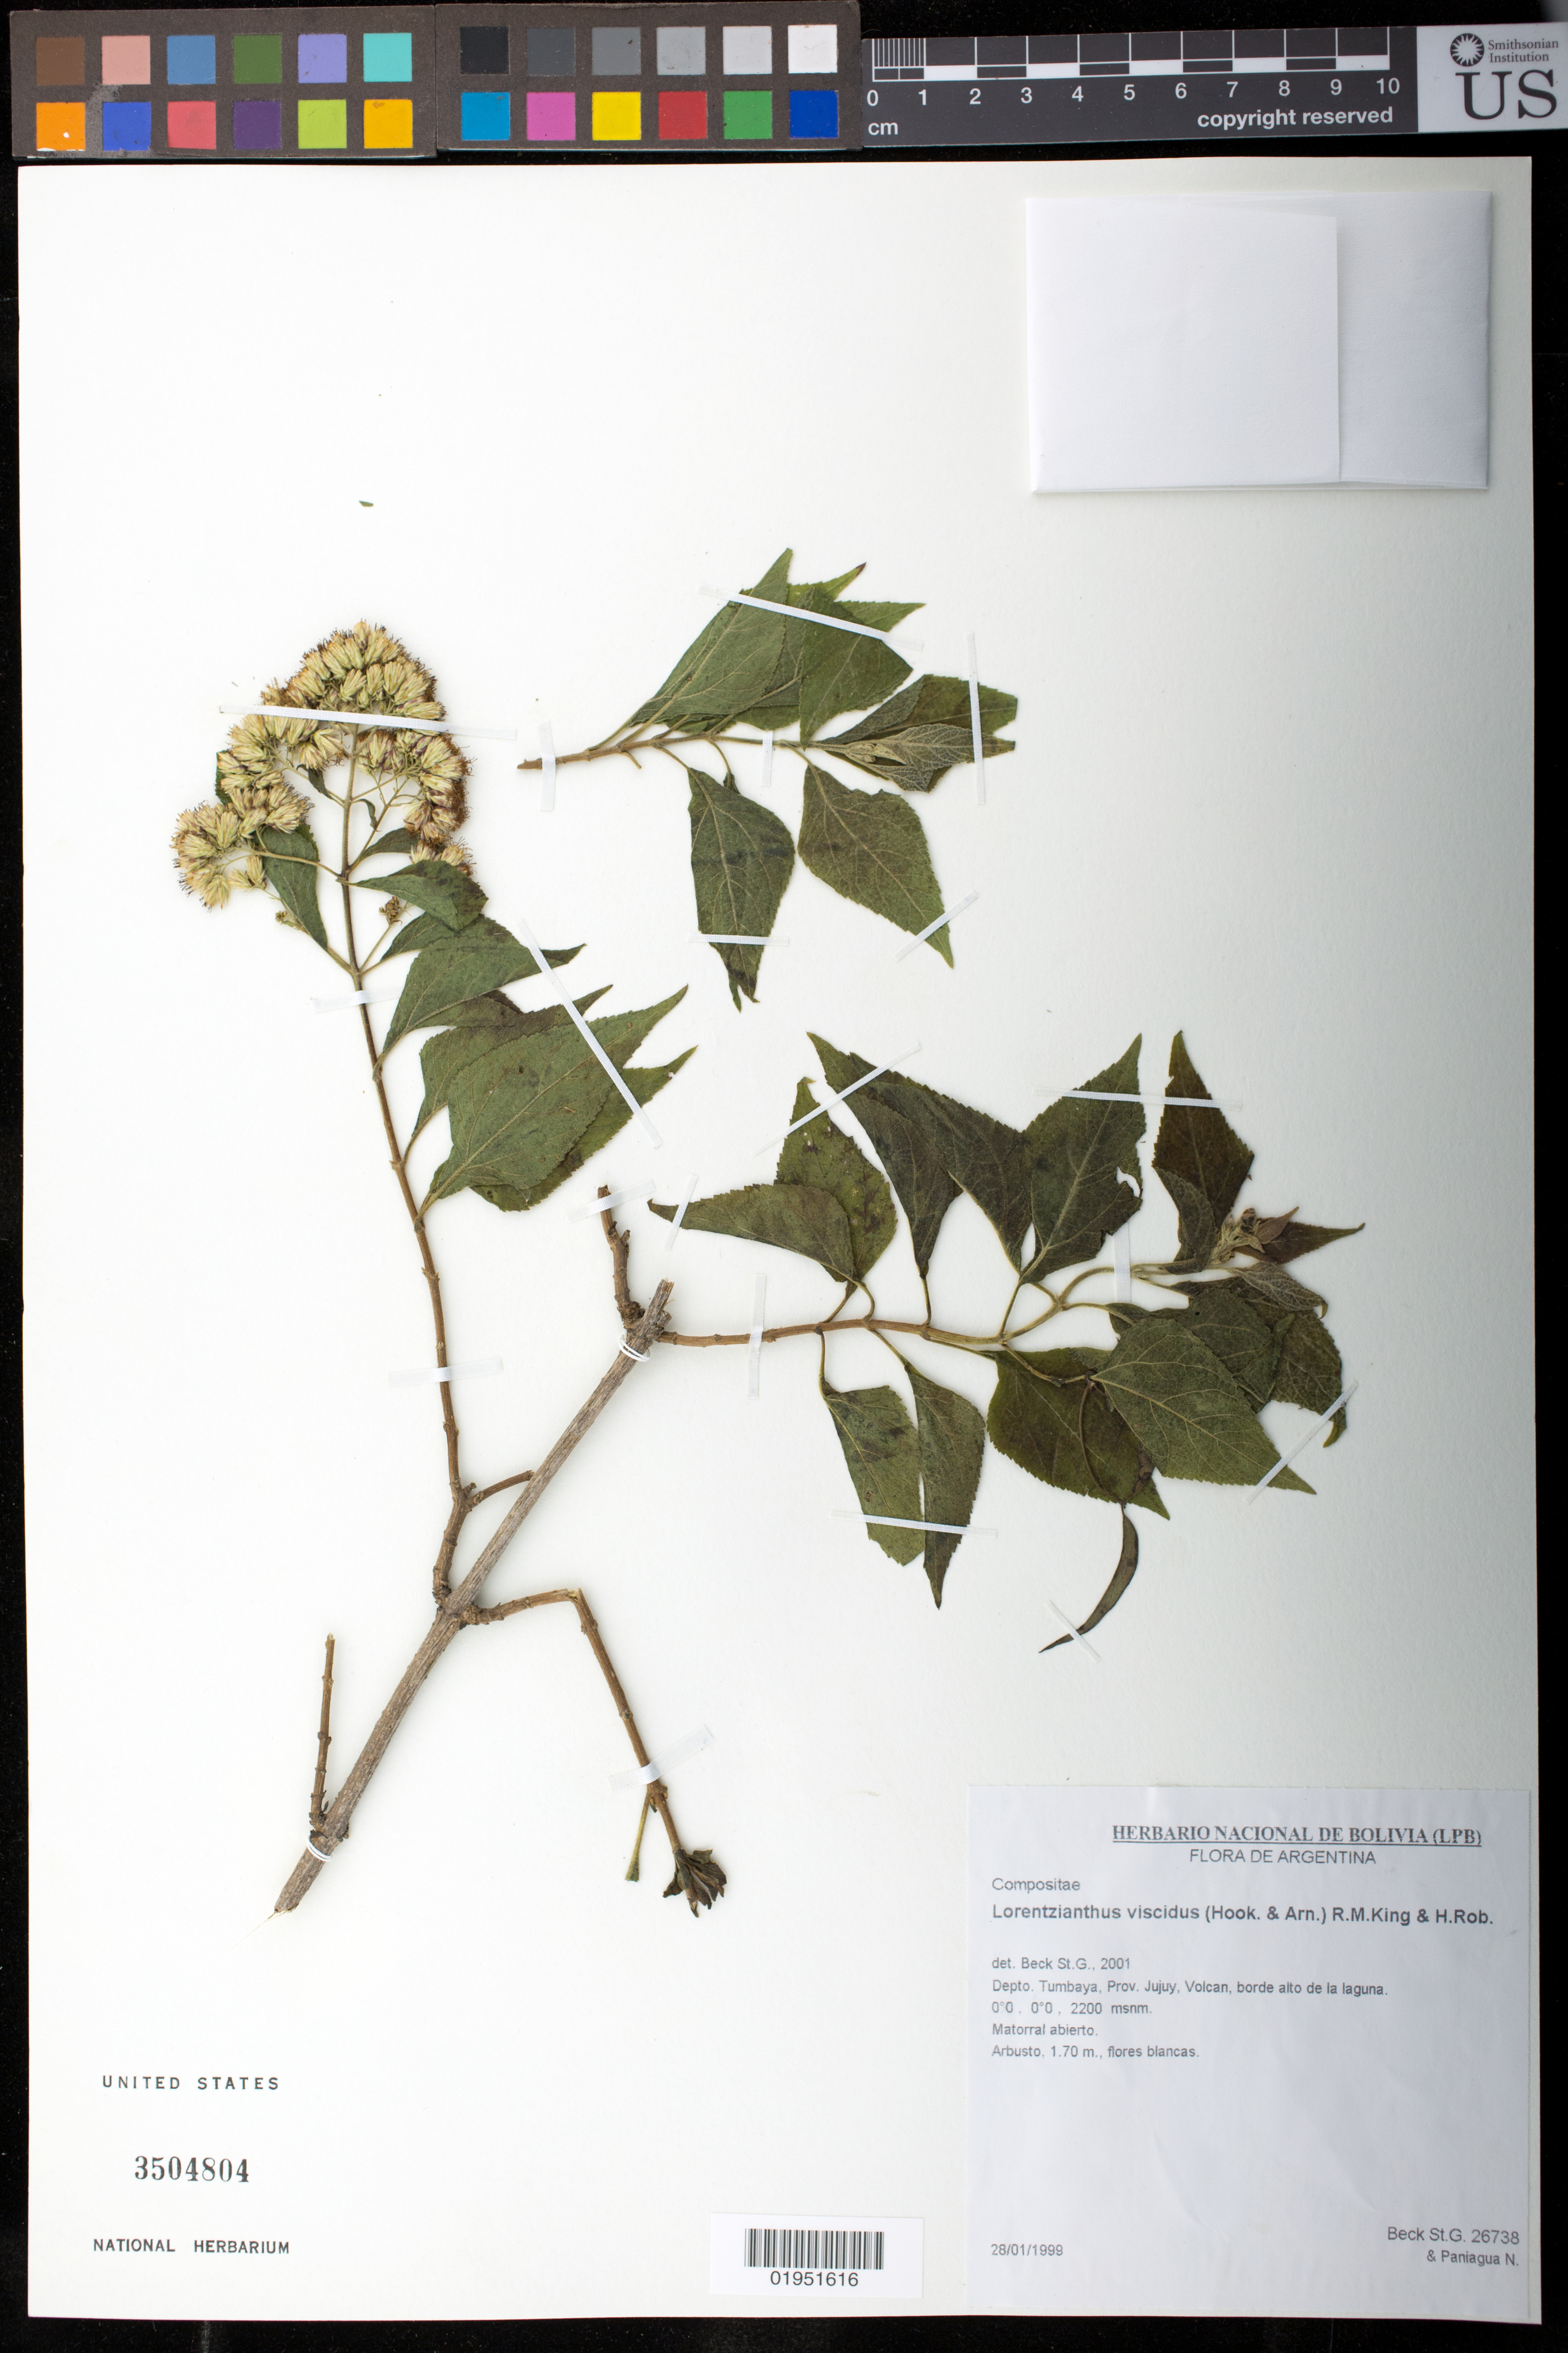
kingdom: Plantae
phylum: Tracheophyta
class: Magnoliopsida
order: Asterales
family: Asteraceae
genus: Lorentzianthus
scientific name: Lorentzianthus viscidus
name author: (Hook. & Arn.) R.M. King & H. Rob.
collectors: S. G. Beck & N. Paniagua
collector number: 26738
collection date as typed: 28 Jan 1999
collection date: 1999-01-28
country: Argentina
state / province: Jujuy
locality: Depto Tumbaya, Volcan, borde alto de la laguna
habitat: Matorral abierto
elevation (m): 2200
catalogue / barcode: US 3504804